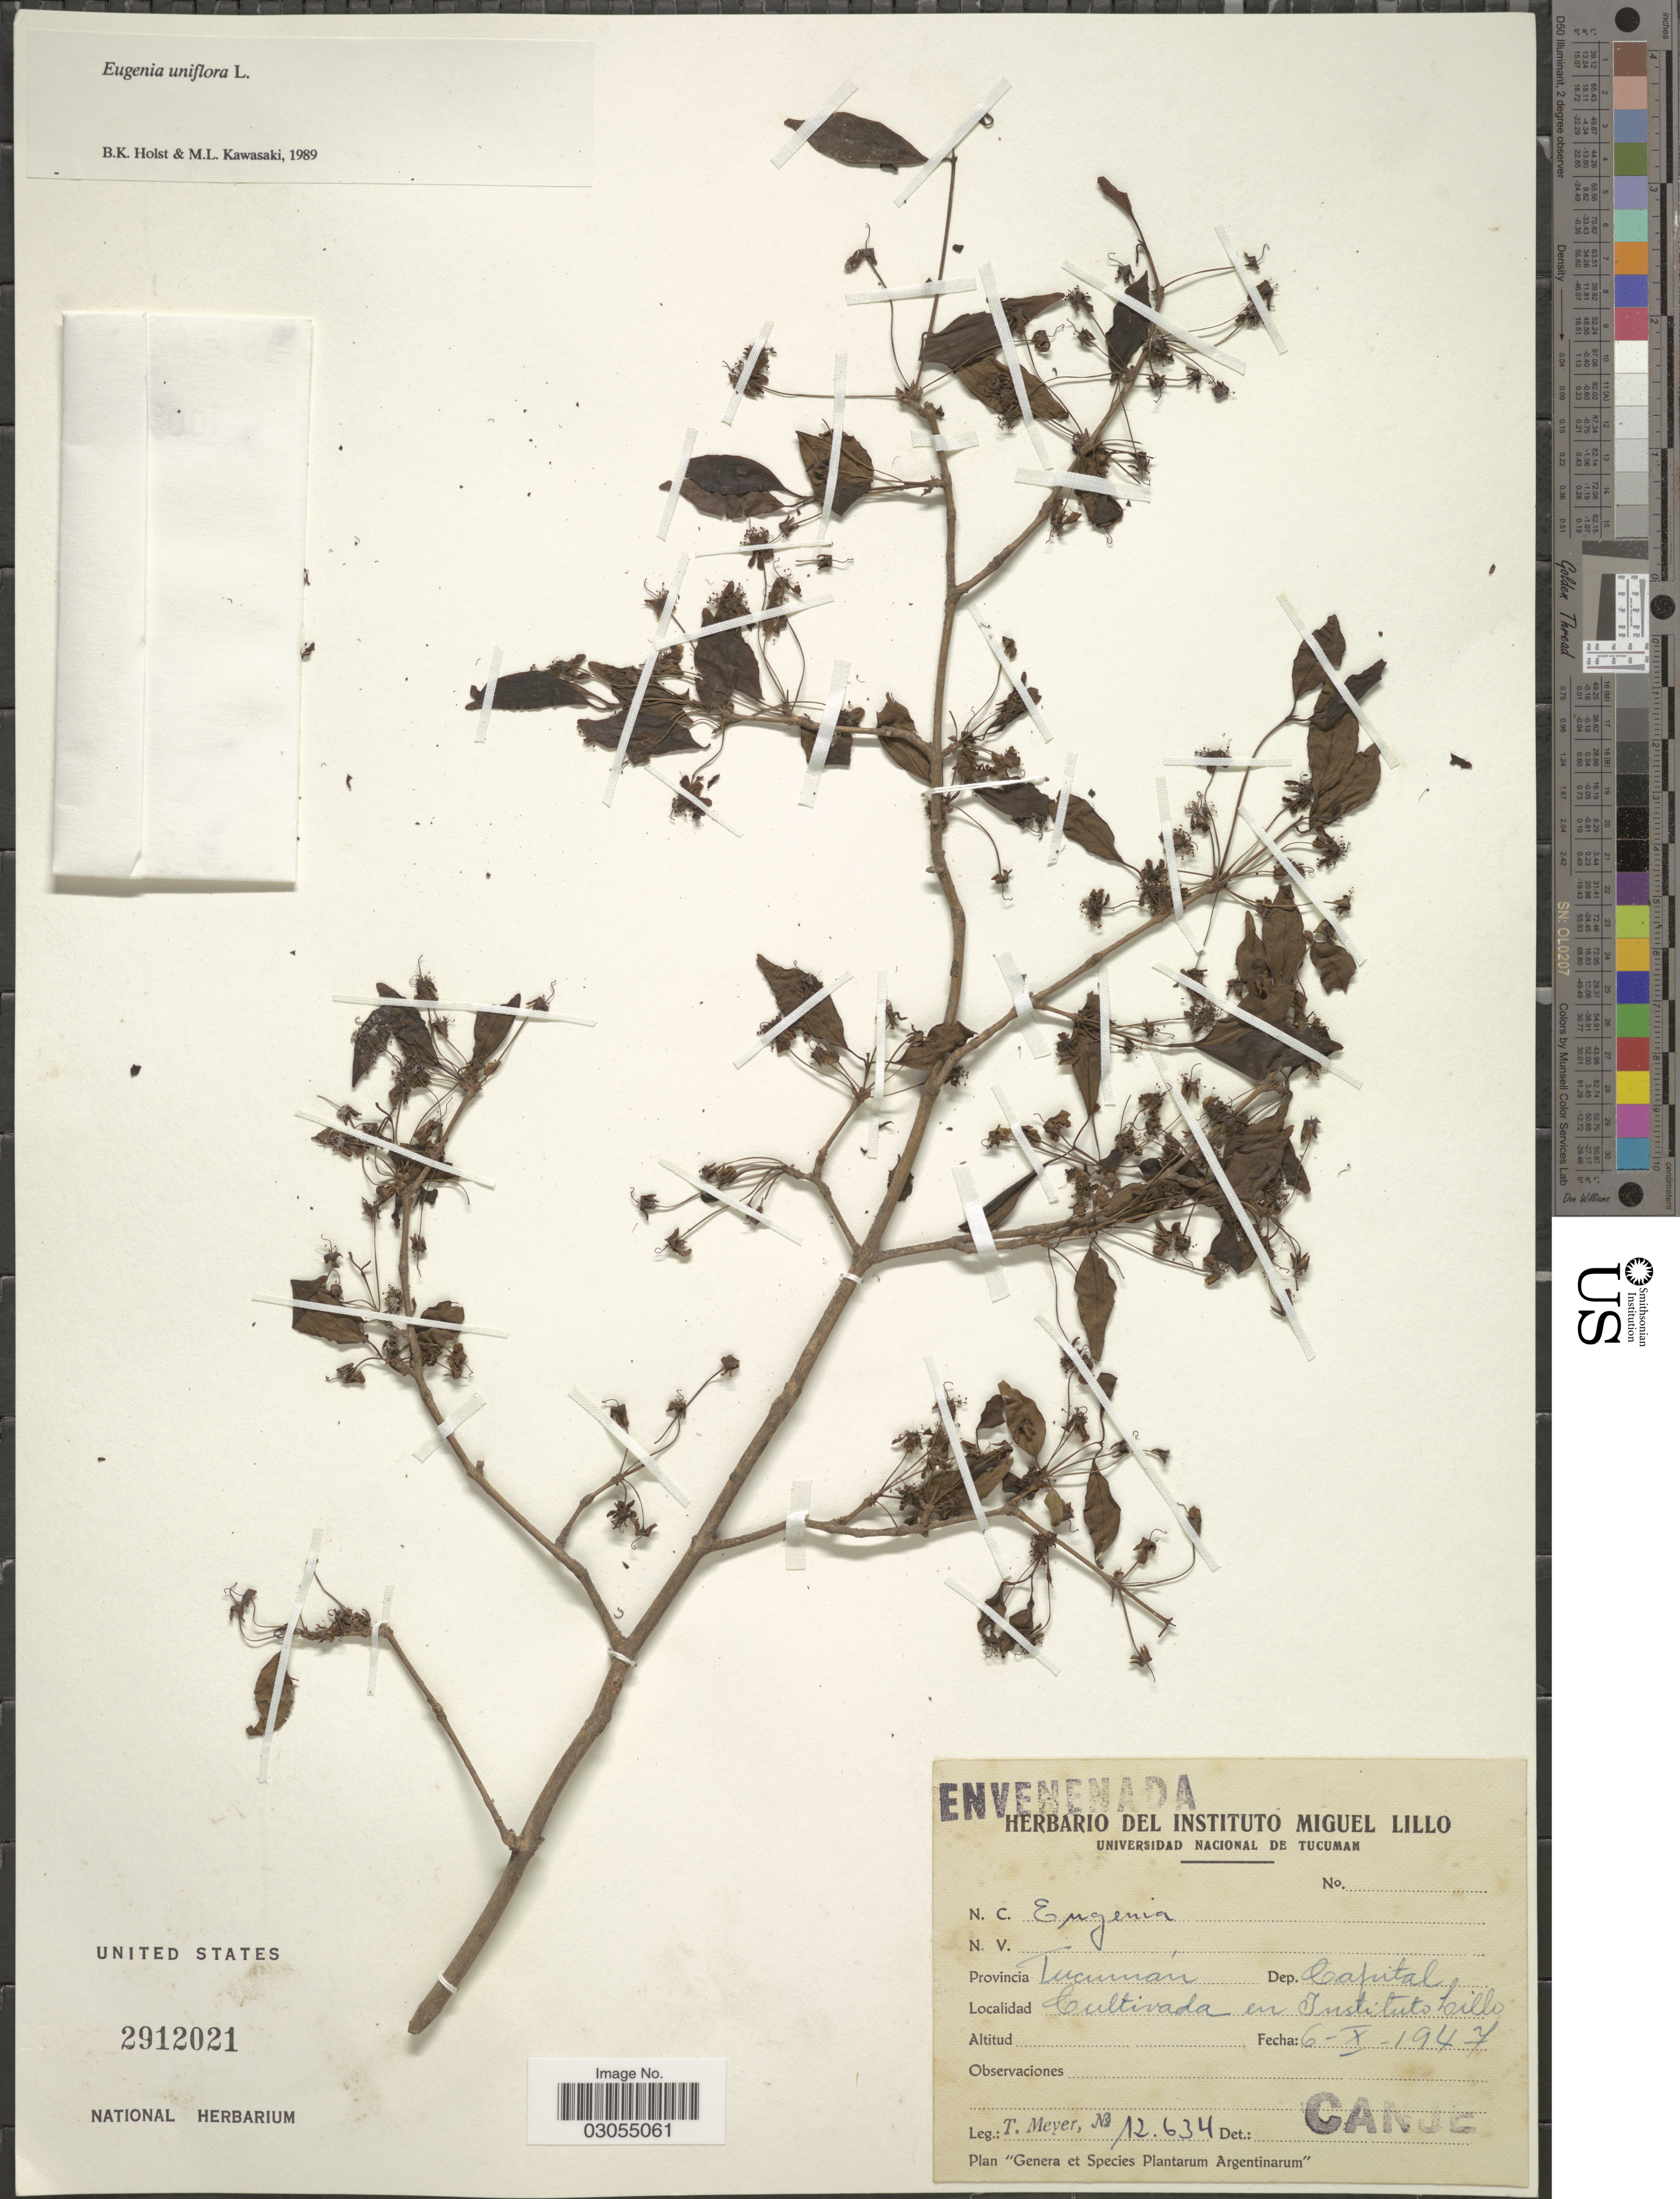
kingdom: Plantae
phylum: Tracheophyta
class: Magnoliopsida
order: Myrtales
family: Myrtaceae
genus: Eugenia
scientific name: Eugenia uniflora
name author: L.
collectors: T. Meyer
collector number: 12634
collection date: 1947-10-06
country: Argentina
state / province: Tucuman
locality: Dep. Capital, Cultivada en Instituto Lillo.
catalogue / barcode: US 2912021